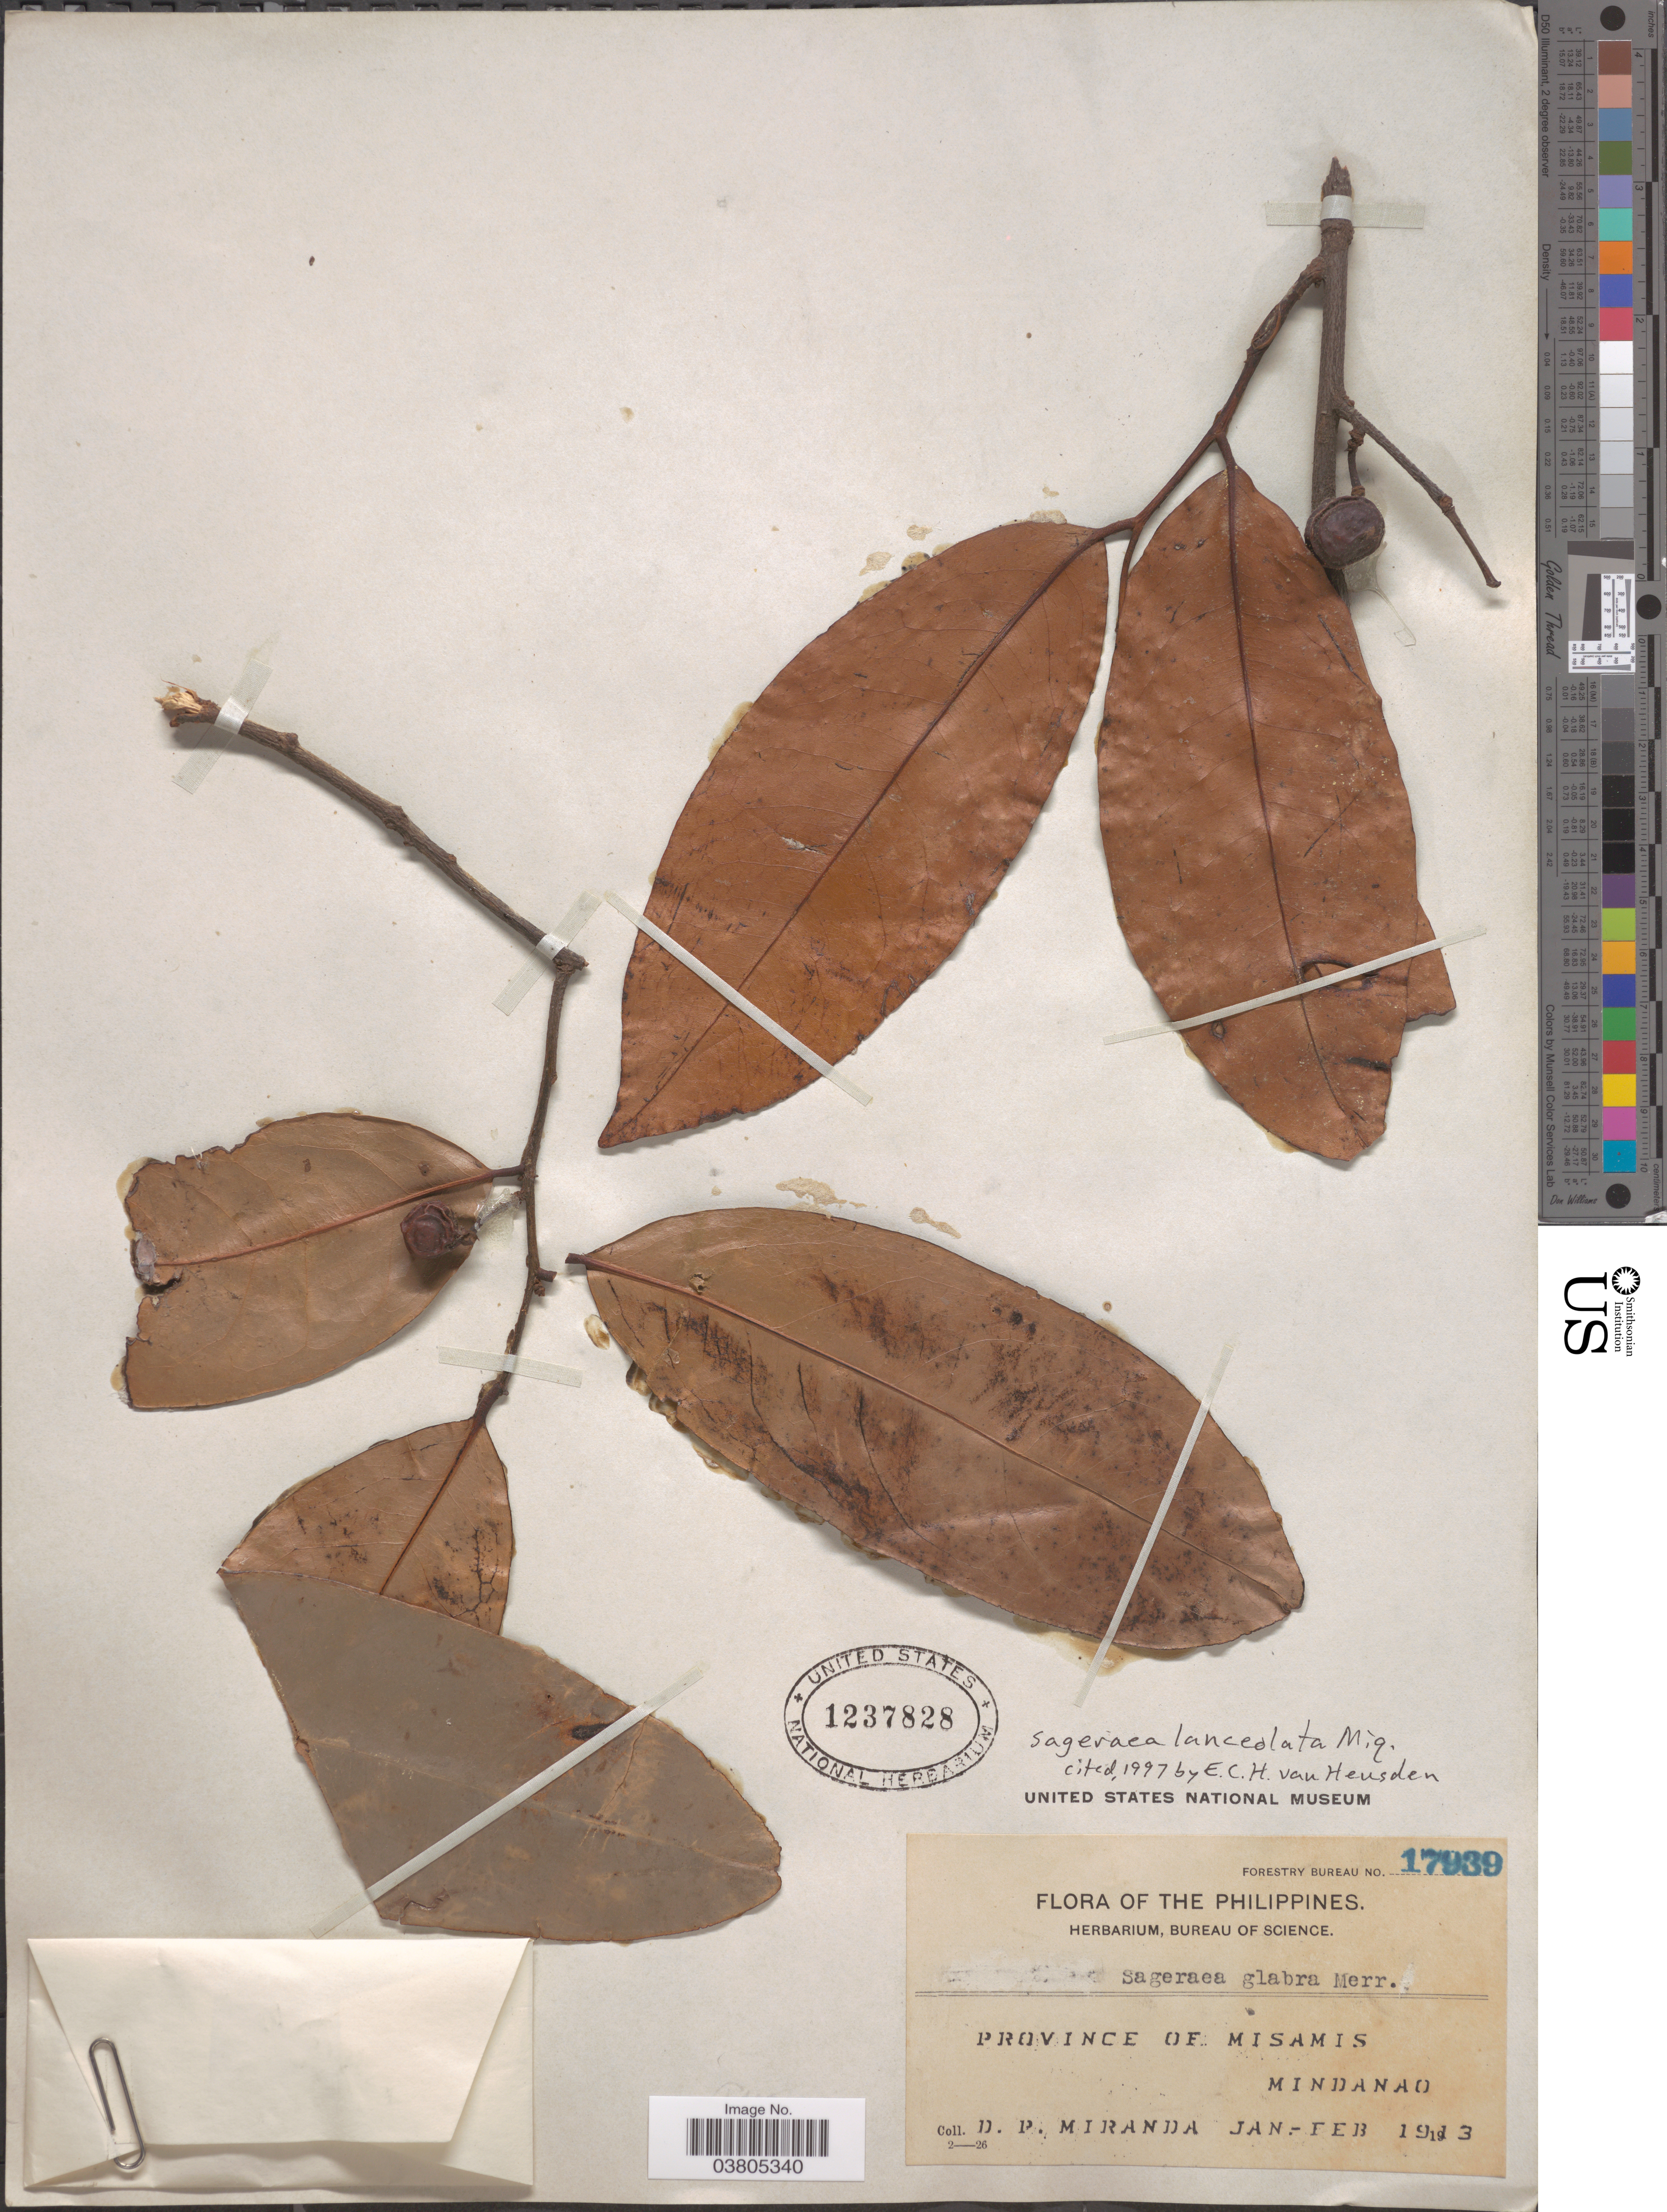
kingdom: Plantae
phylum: Tracheophyta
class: Magnoliopsida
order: Magnoliales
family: Annonaceae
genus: Sageraea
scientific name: Sageraea lanceolata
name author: Miq.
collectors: D. P. Miranda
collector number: Forestry Bureau 17939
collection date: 1913-01/1913-02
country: Philippines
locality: Province of Misamis, Mindanao.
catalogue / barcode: US 1237828